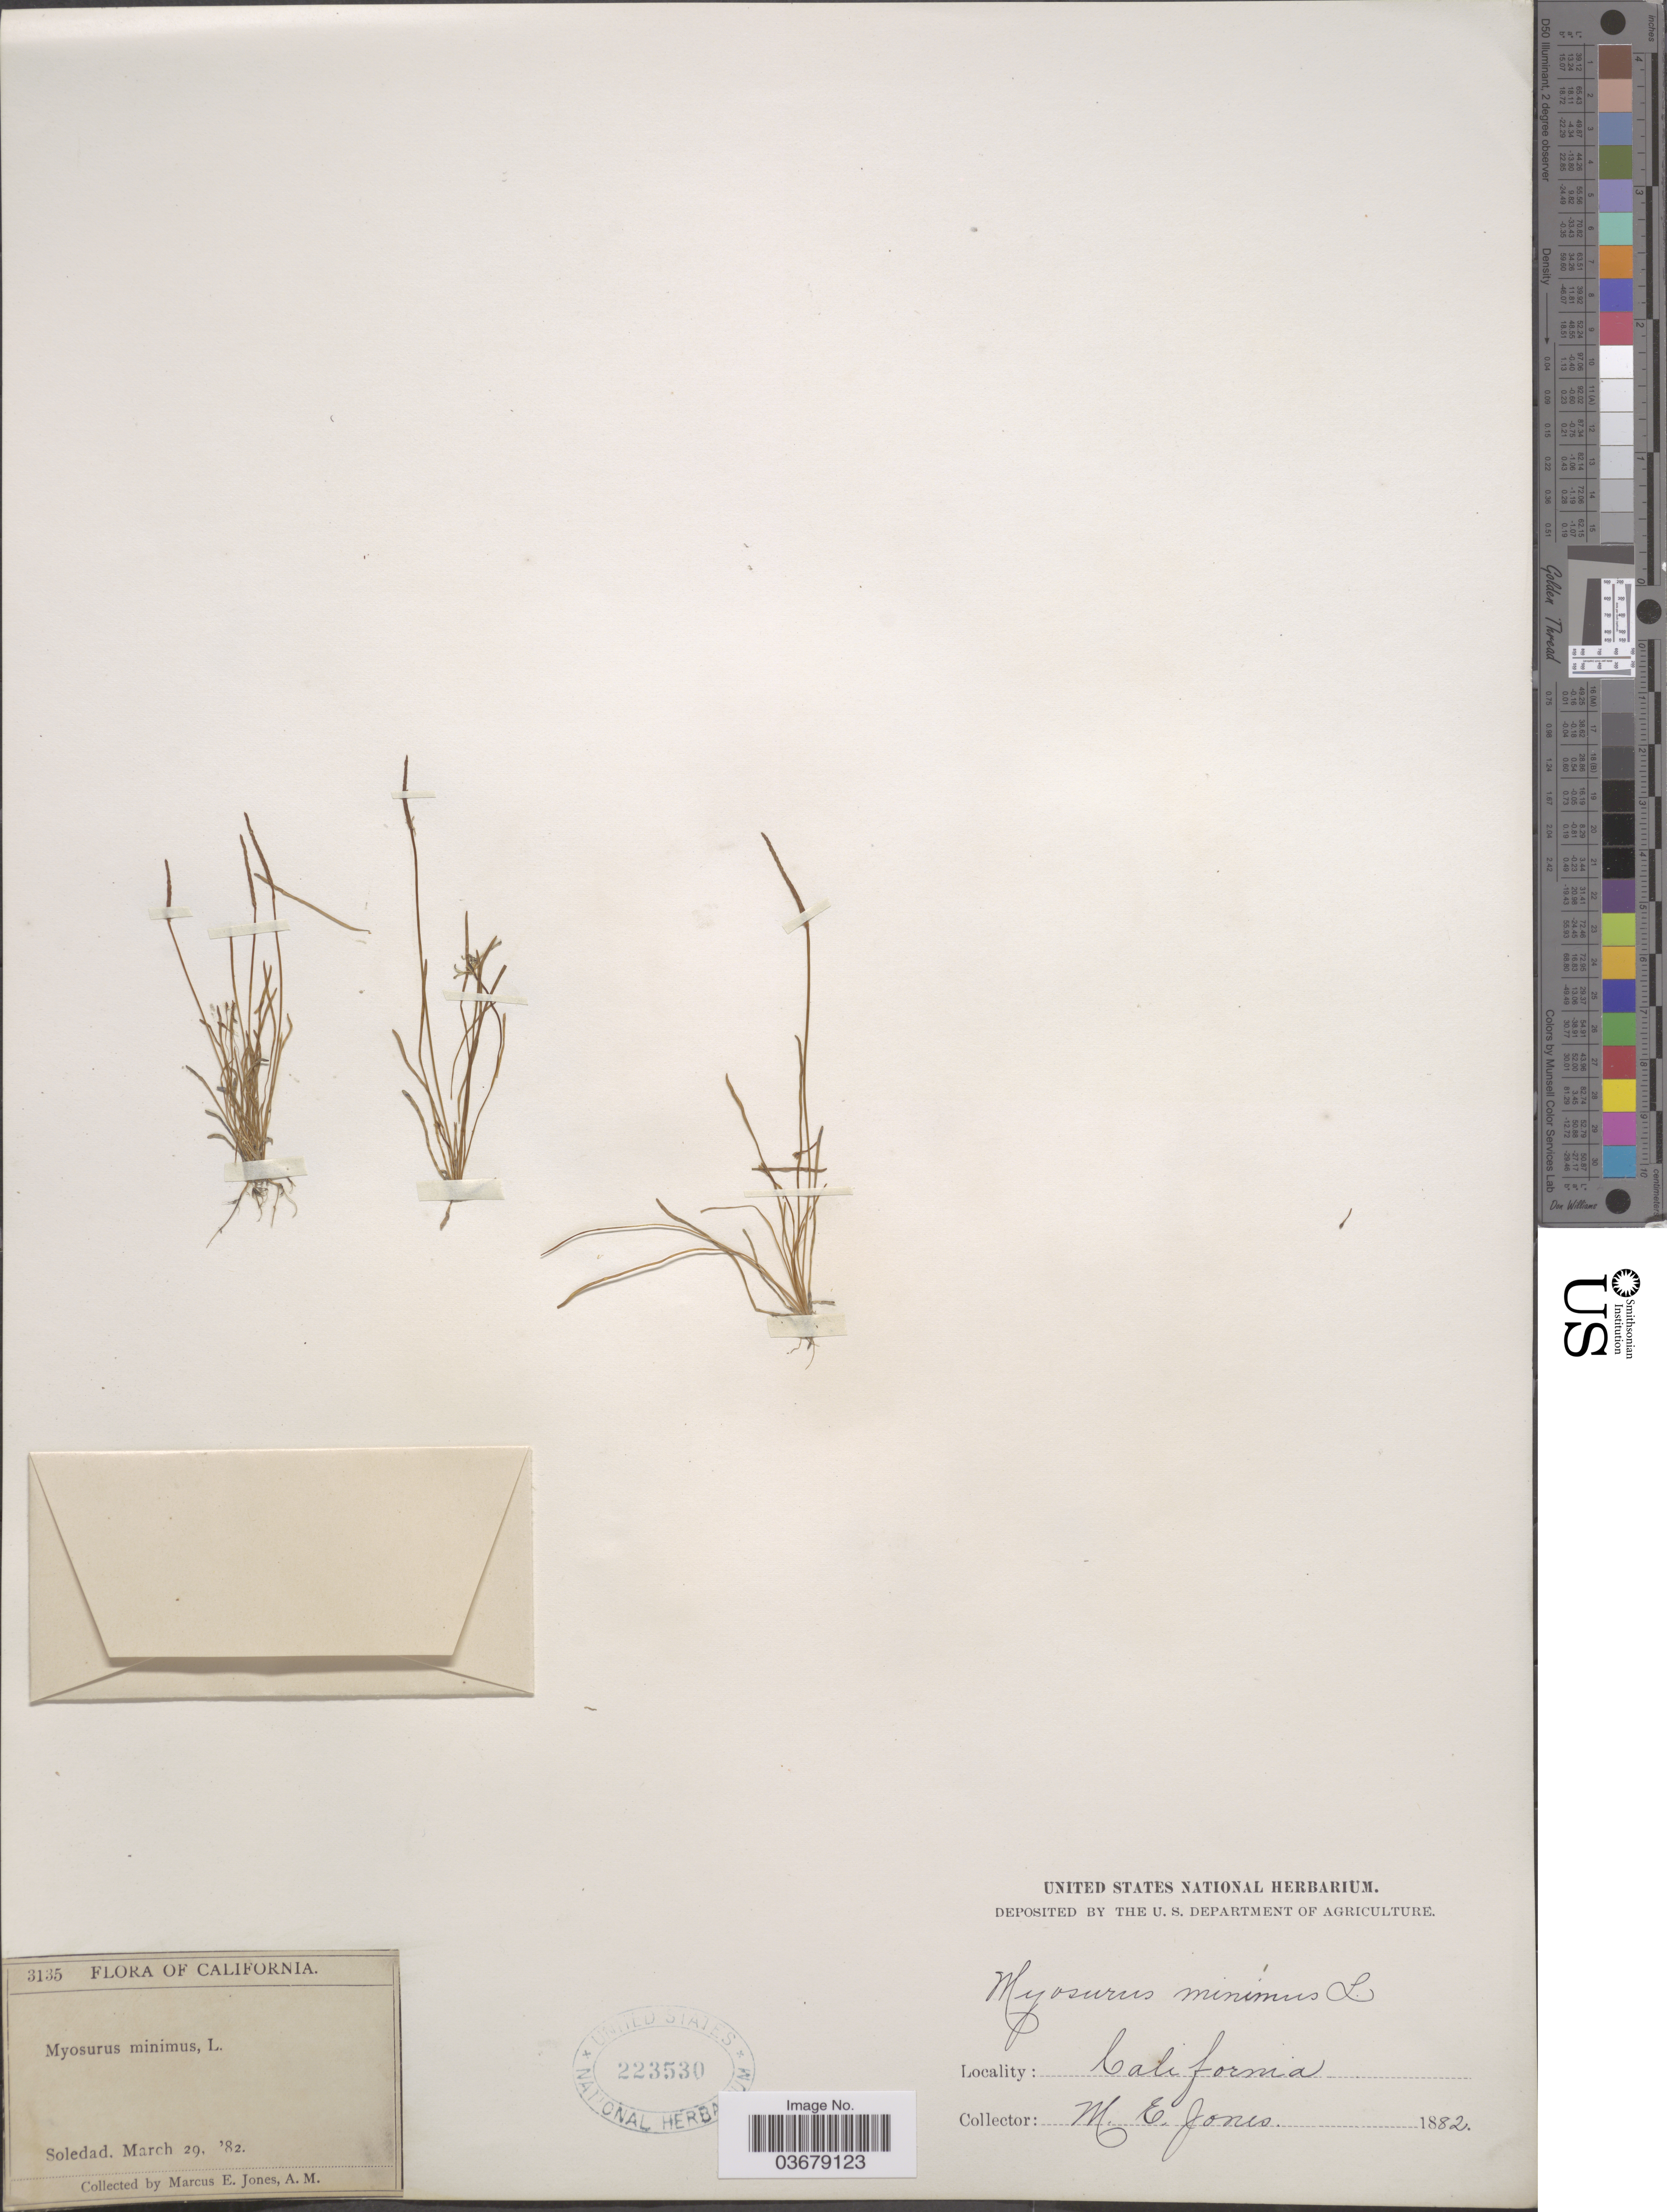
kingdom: Plantae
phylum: Tracheophyta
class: Magnoliopsida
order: Ranunculales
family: Ranunculaceae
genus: Myosurus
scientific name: Myosurus minimus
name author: L.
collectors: M. E. Jones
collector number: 3135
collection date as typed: Transcribed d/m/y: 29/3/82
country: United States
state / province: California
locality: Soledad.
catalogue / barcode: US 223530